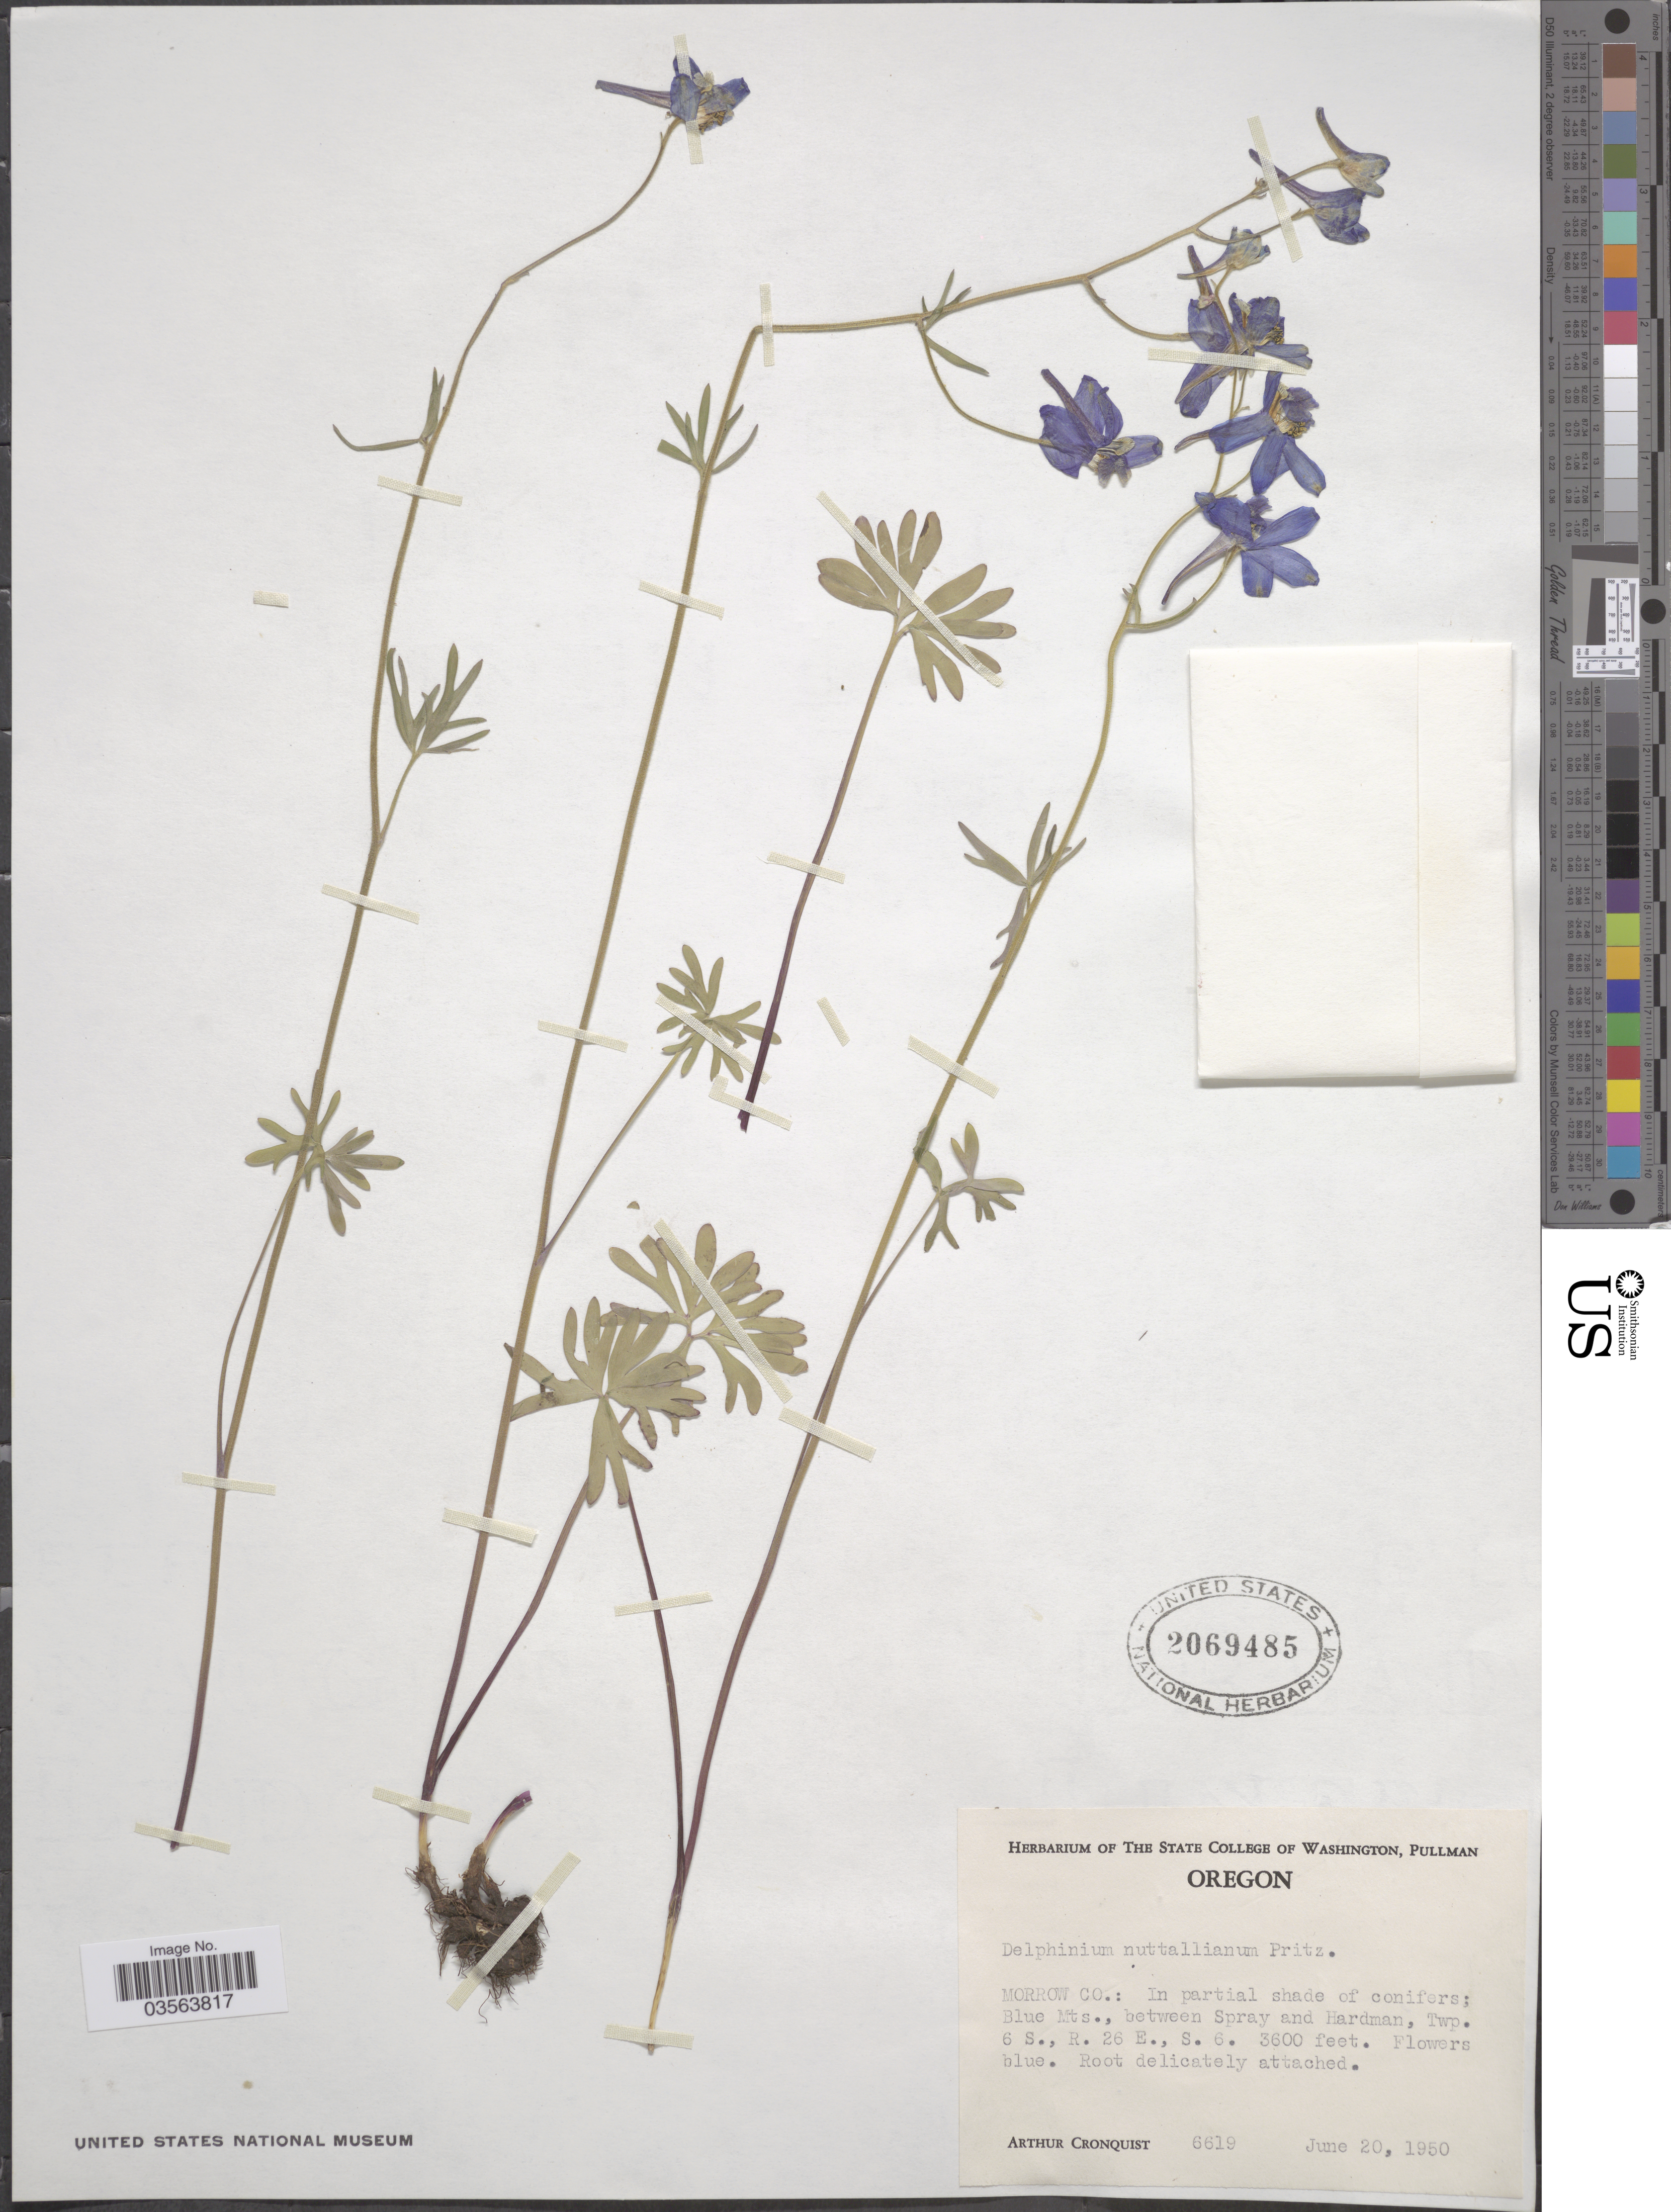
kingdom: Plantae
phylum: Tracheophyta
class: Magnoliopsida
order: Ranunculales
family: Ranunculaceae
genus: Delphinium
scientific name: Delphinium nuttallianum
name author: E. Pritz. ex Walpers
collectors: A. J. Cronquist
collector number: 6619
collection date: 1950-06-20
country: United States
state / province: Oregon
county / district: Morrow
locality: Morrow Co.: In partial shade of conifers; Blue Mts., between Spray and Hardman, Twp. 6 S., R. 26 E., S. 6.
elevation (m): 1097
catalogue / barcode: US 2069485